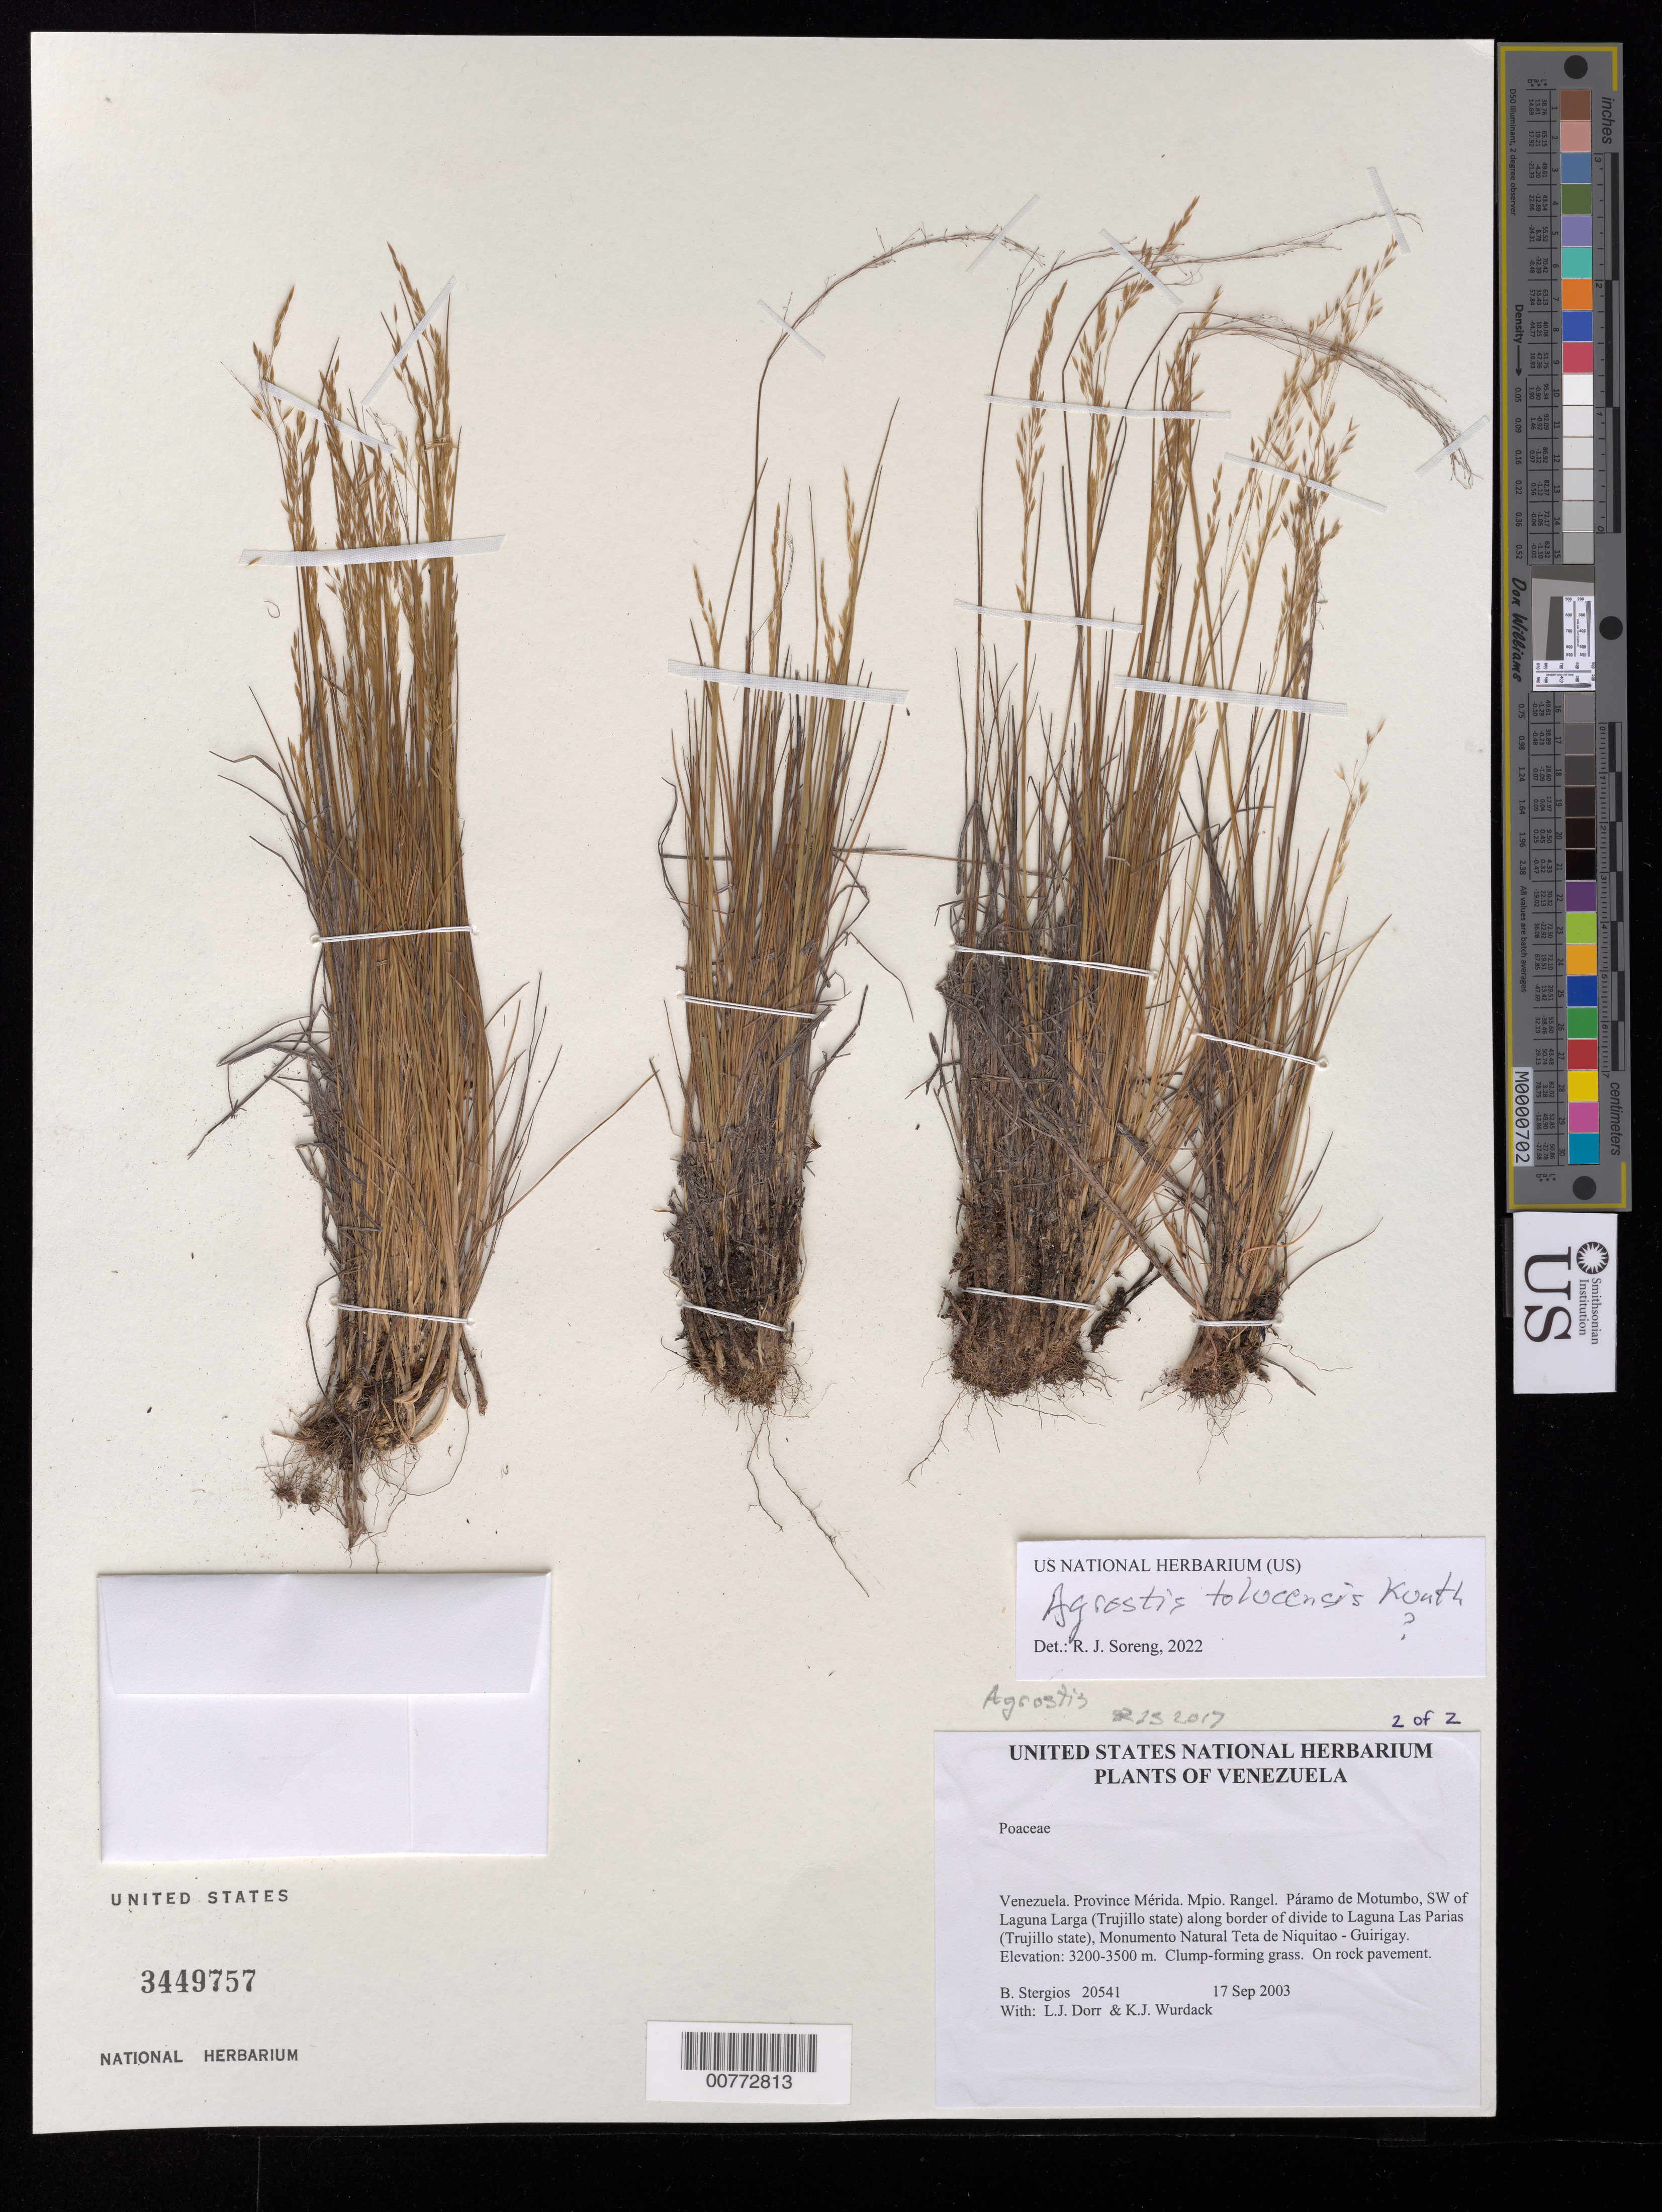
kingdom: Plantae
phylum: Tracheophyta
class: Liliopsida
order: Poales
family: Poaceae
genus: Agrostis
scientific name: Agrostis tolucensis var. tolucensis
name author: Kunth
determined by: Soreng, Robert J., Research Associate (BOT), Smithsonian Institution - National Museum of Natural History (UNITED STATES)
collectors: B. G. Stergios, L. J. Dorr & K. Wurdack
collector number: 20541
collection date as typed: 17 Sep 2003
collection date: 2003-09-17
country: Venezuela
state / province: Mérida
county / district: Rangel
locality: Páramo de Motumbo, NW of Laguna Larga (Trujillo state), Monumento Natural Teta de Niquitao - Guirigay.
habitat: rock pavement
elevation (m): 3200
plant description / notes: On rock pavement.; Sheet 2 of 2 Sheet 2: USNH 3449621 BC 00772671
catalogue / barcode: US 3449757